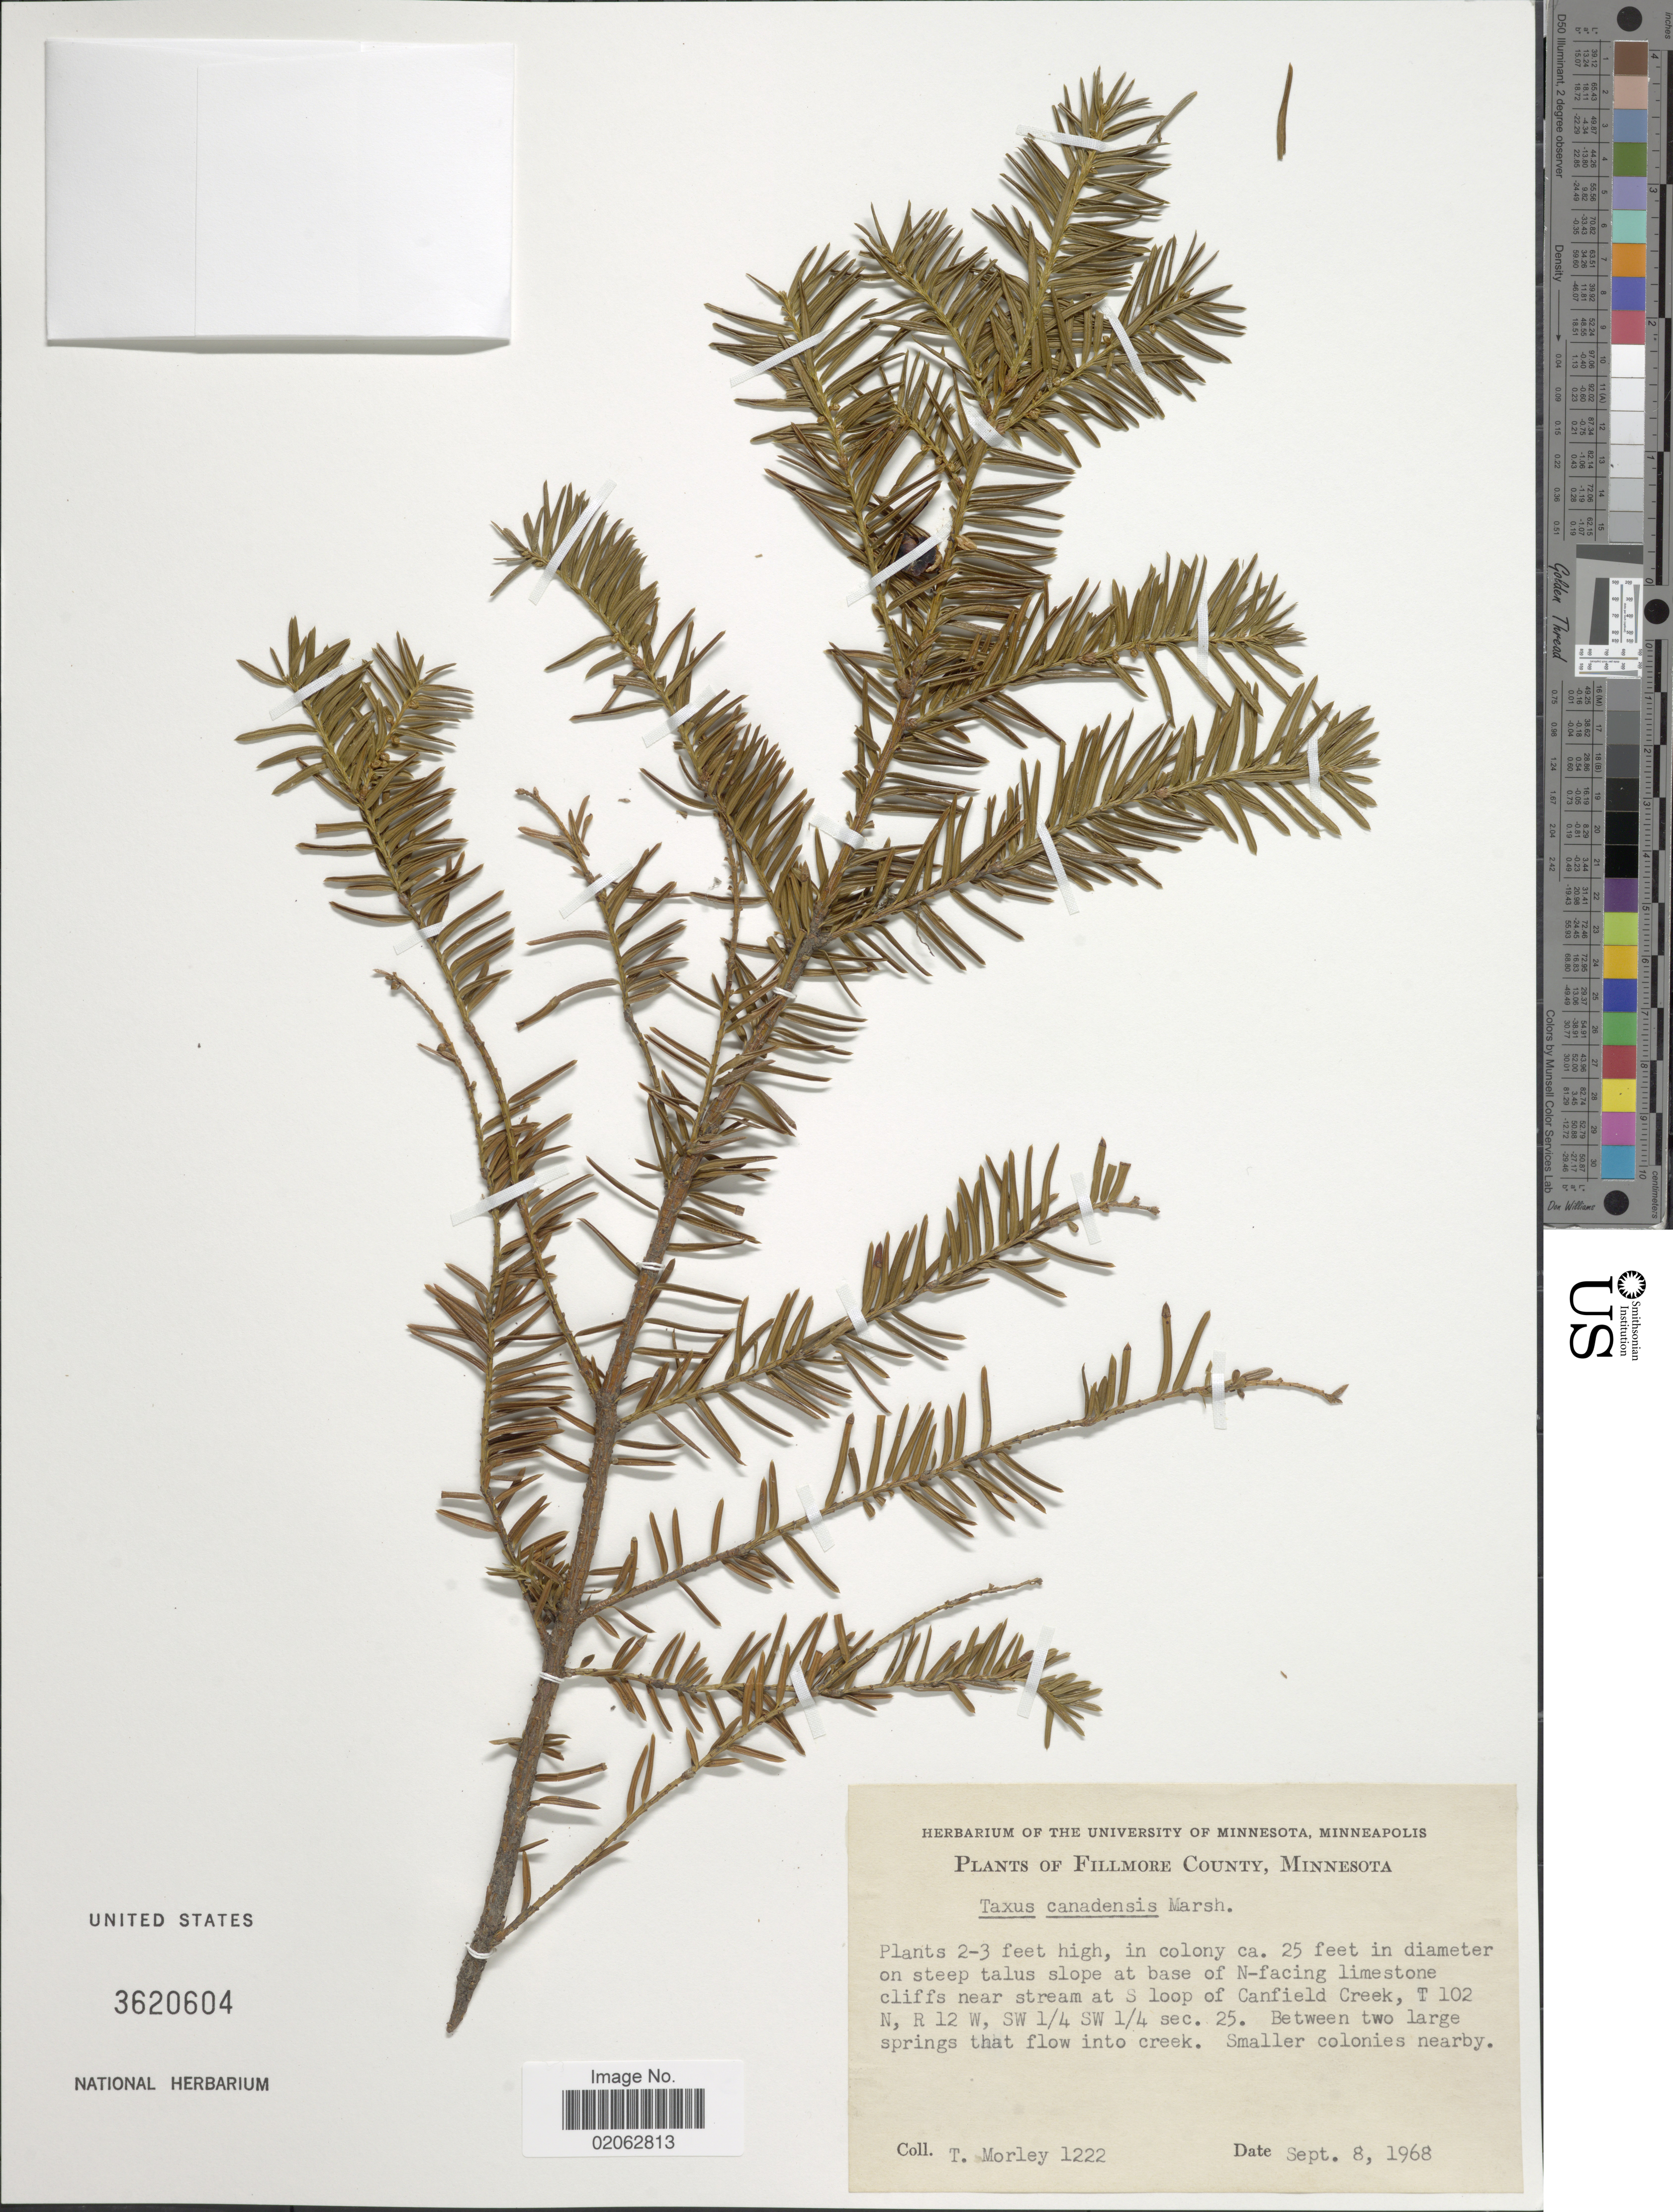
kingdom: Plantae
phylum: Tracheophyta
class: Pinopsida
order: Pinales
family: Taxaceae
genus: Taxus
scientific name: Taxus canadensis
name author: Marshall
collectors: T. Morley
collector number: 1222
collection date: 1968-09-08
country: United States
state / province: Minnesota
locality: Fillmore County, Minnesota, N-facing limestone cliffs near stream at S loop of Canfield Creek, T 102 N, R 12 W, SW ¼ SW ¼ Sec. 25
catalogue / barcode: US 3620604